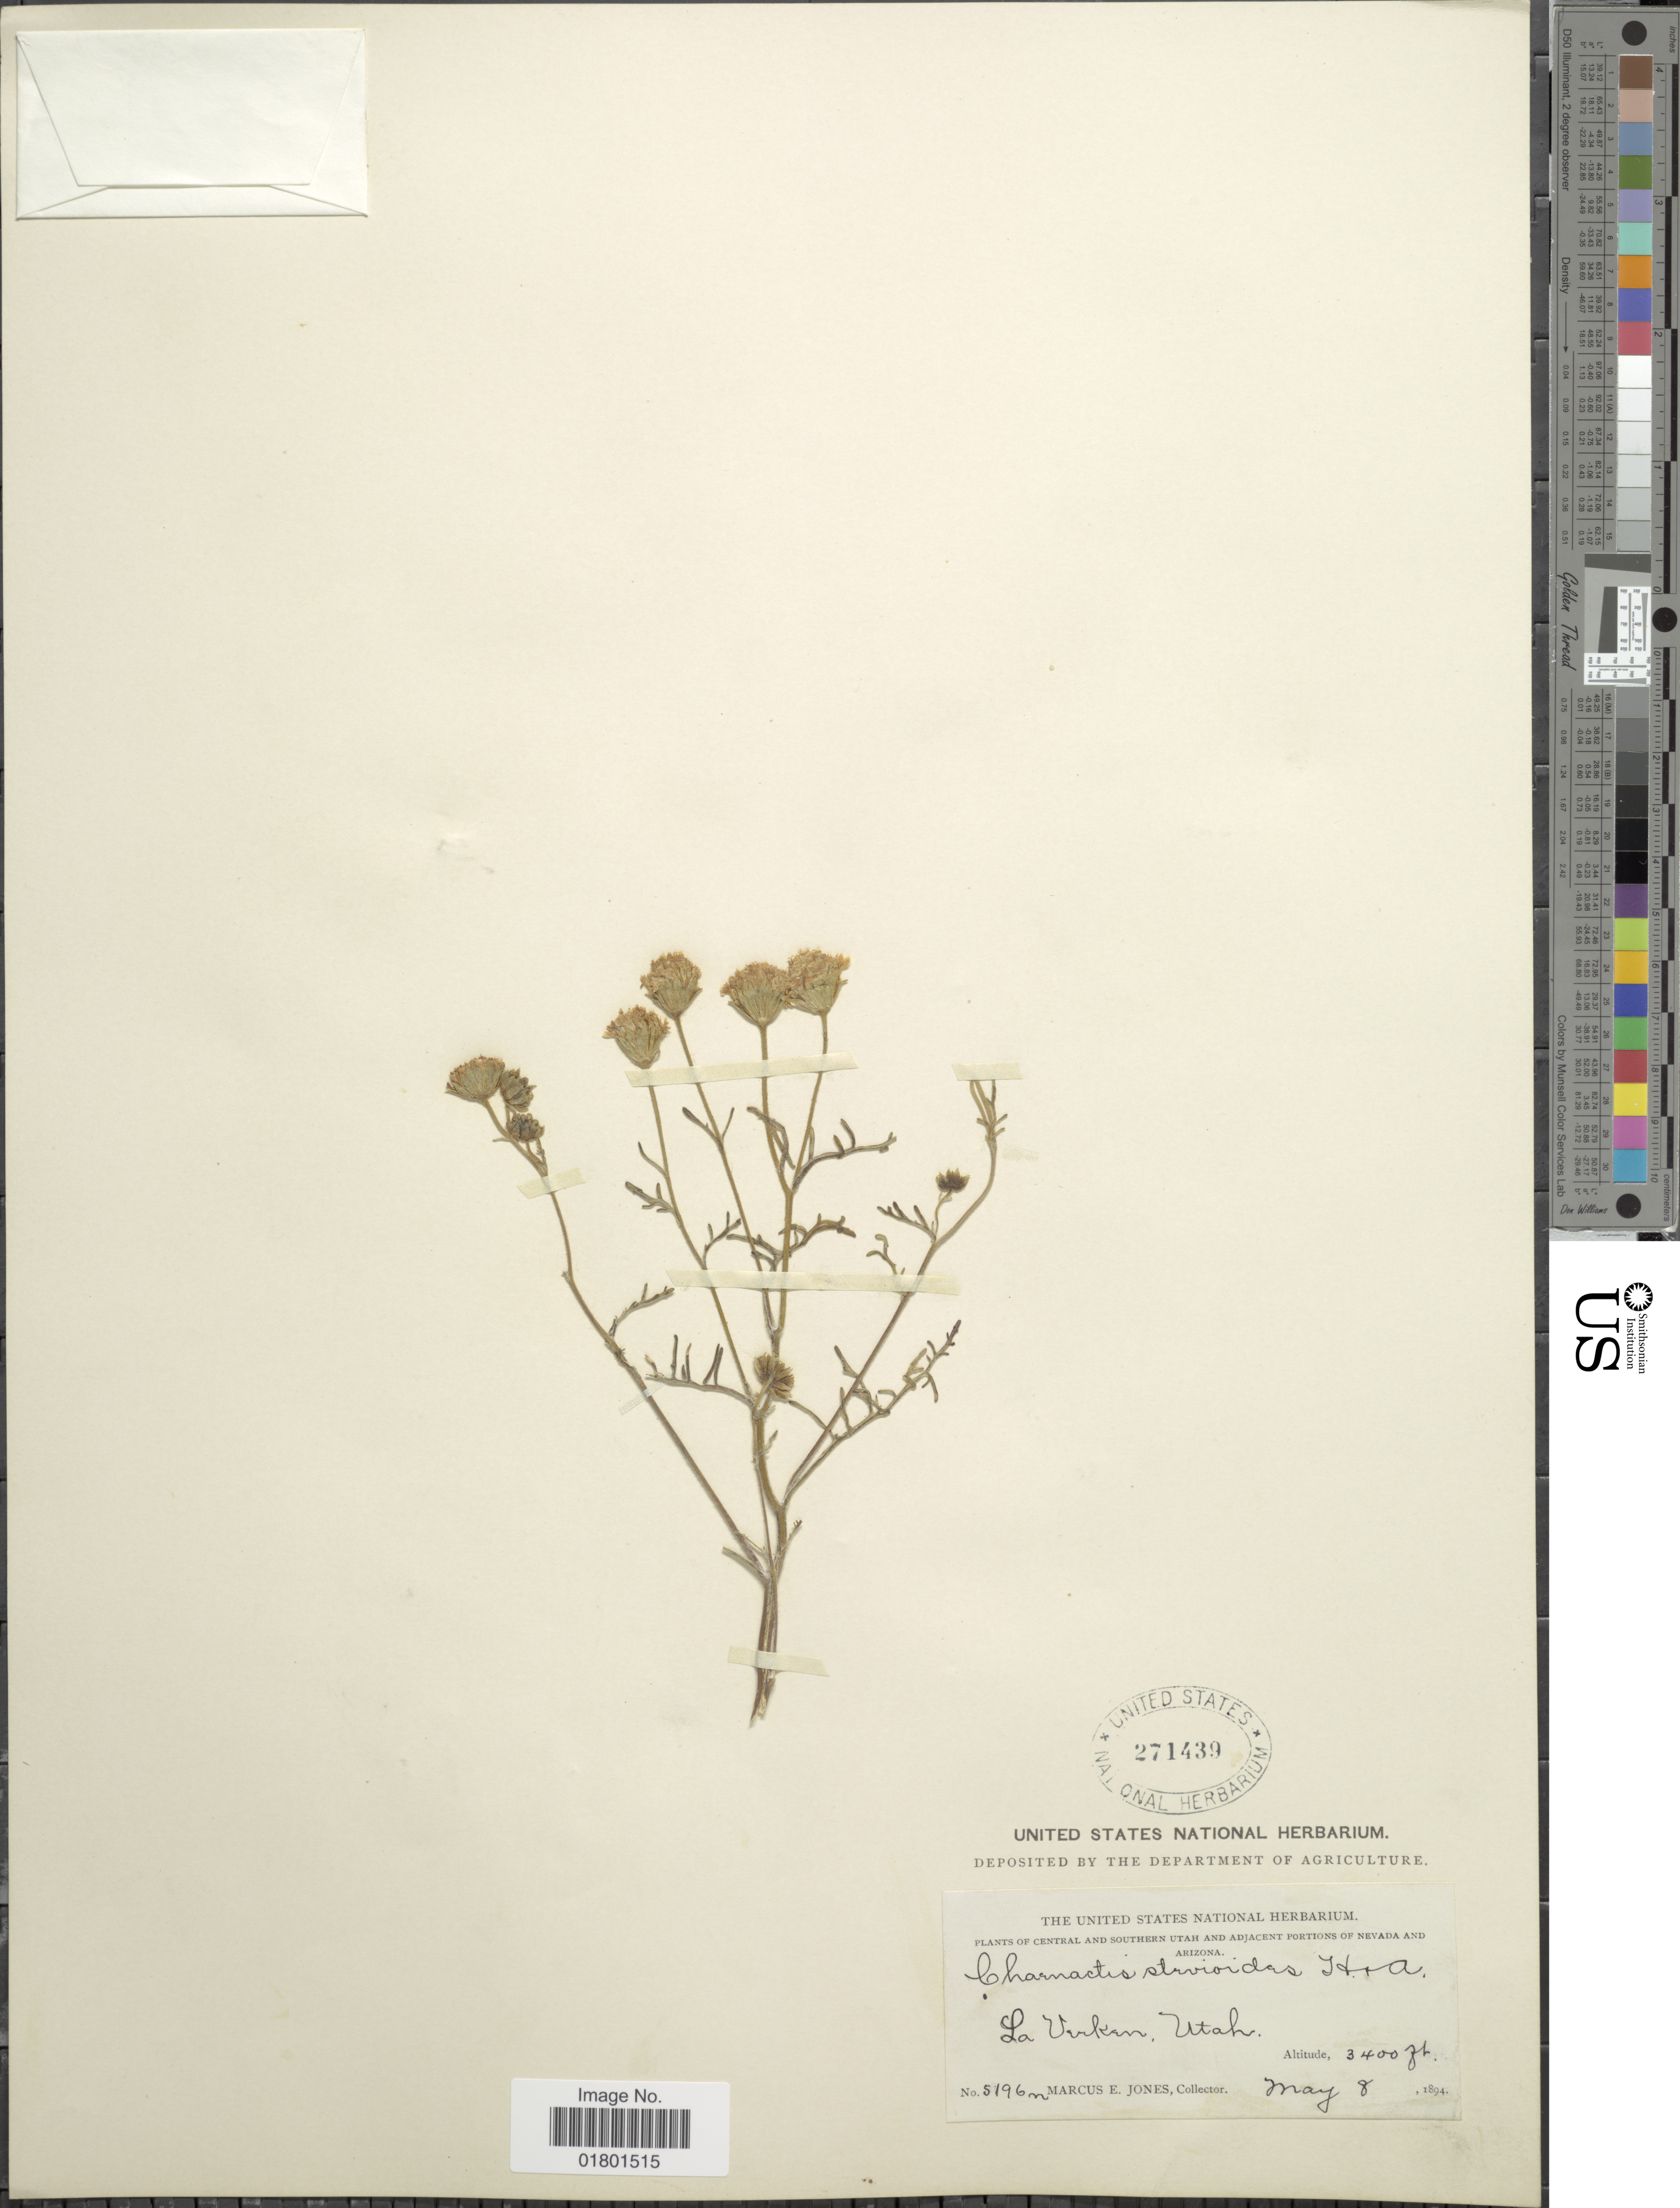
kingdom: Plantae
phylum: Tracheophyta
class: Magnoliopsida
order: Asterales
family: Asteraceae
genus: Chaenactis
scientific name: Chaenactis stevioides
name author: Hook. & Arn.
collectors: M. E. Jones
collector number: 5196n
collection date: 1894-05-08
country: United States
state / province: Utah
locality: La Verkin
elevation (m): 1036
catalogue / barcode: US 271439